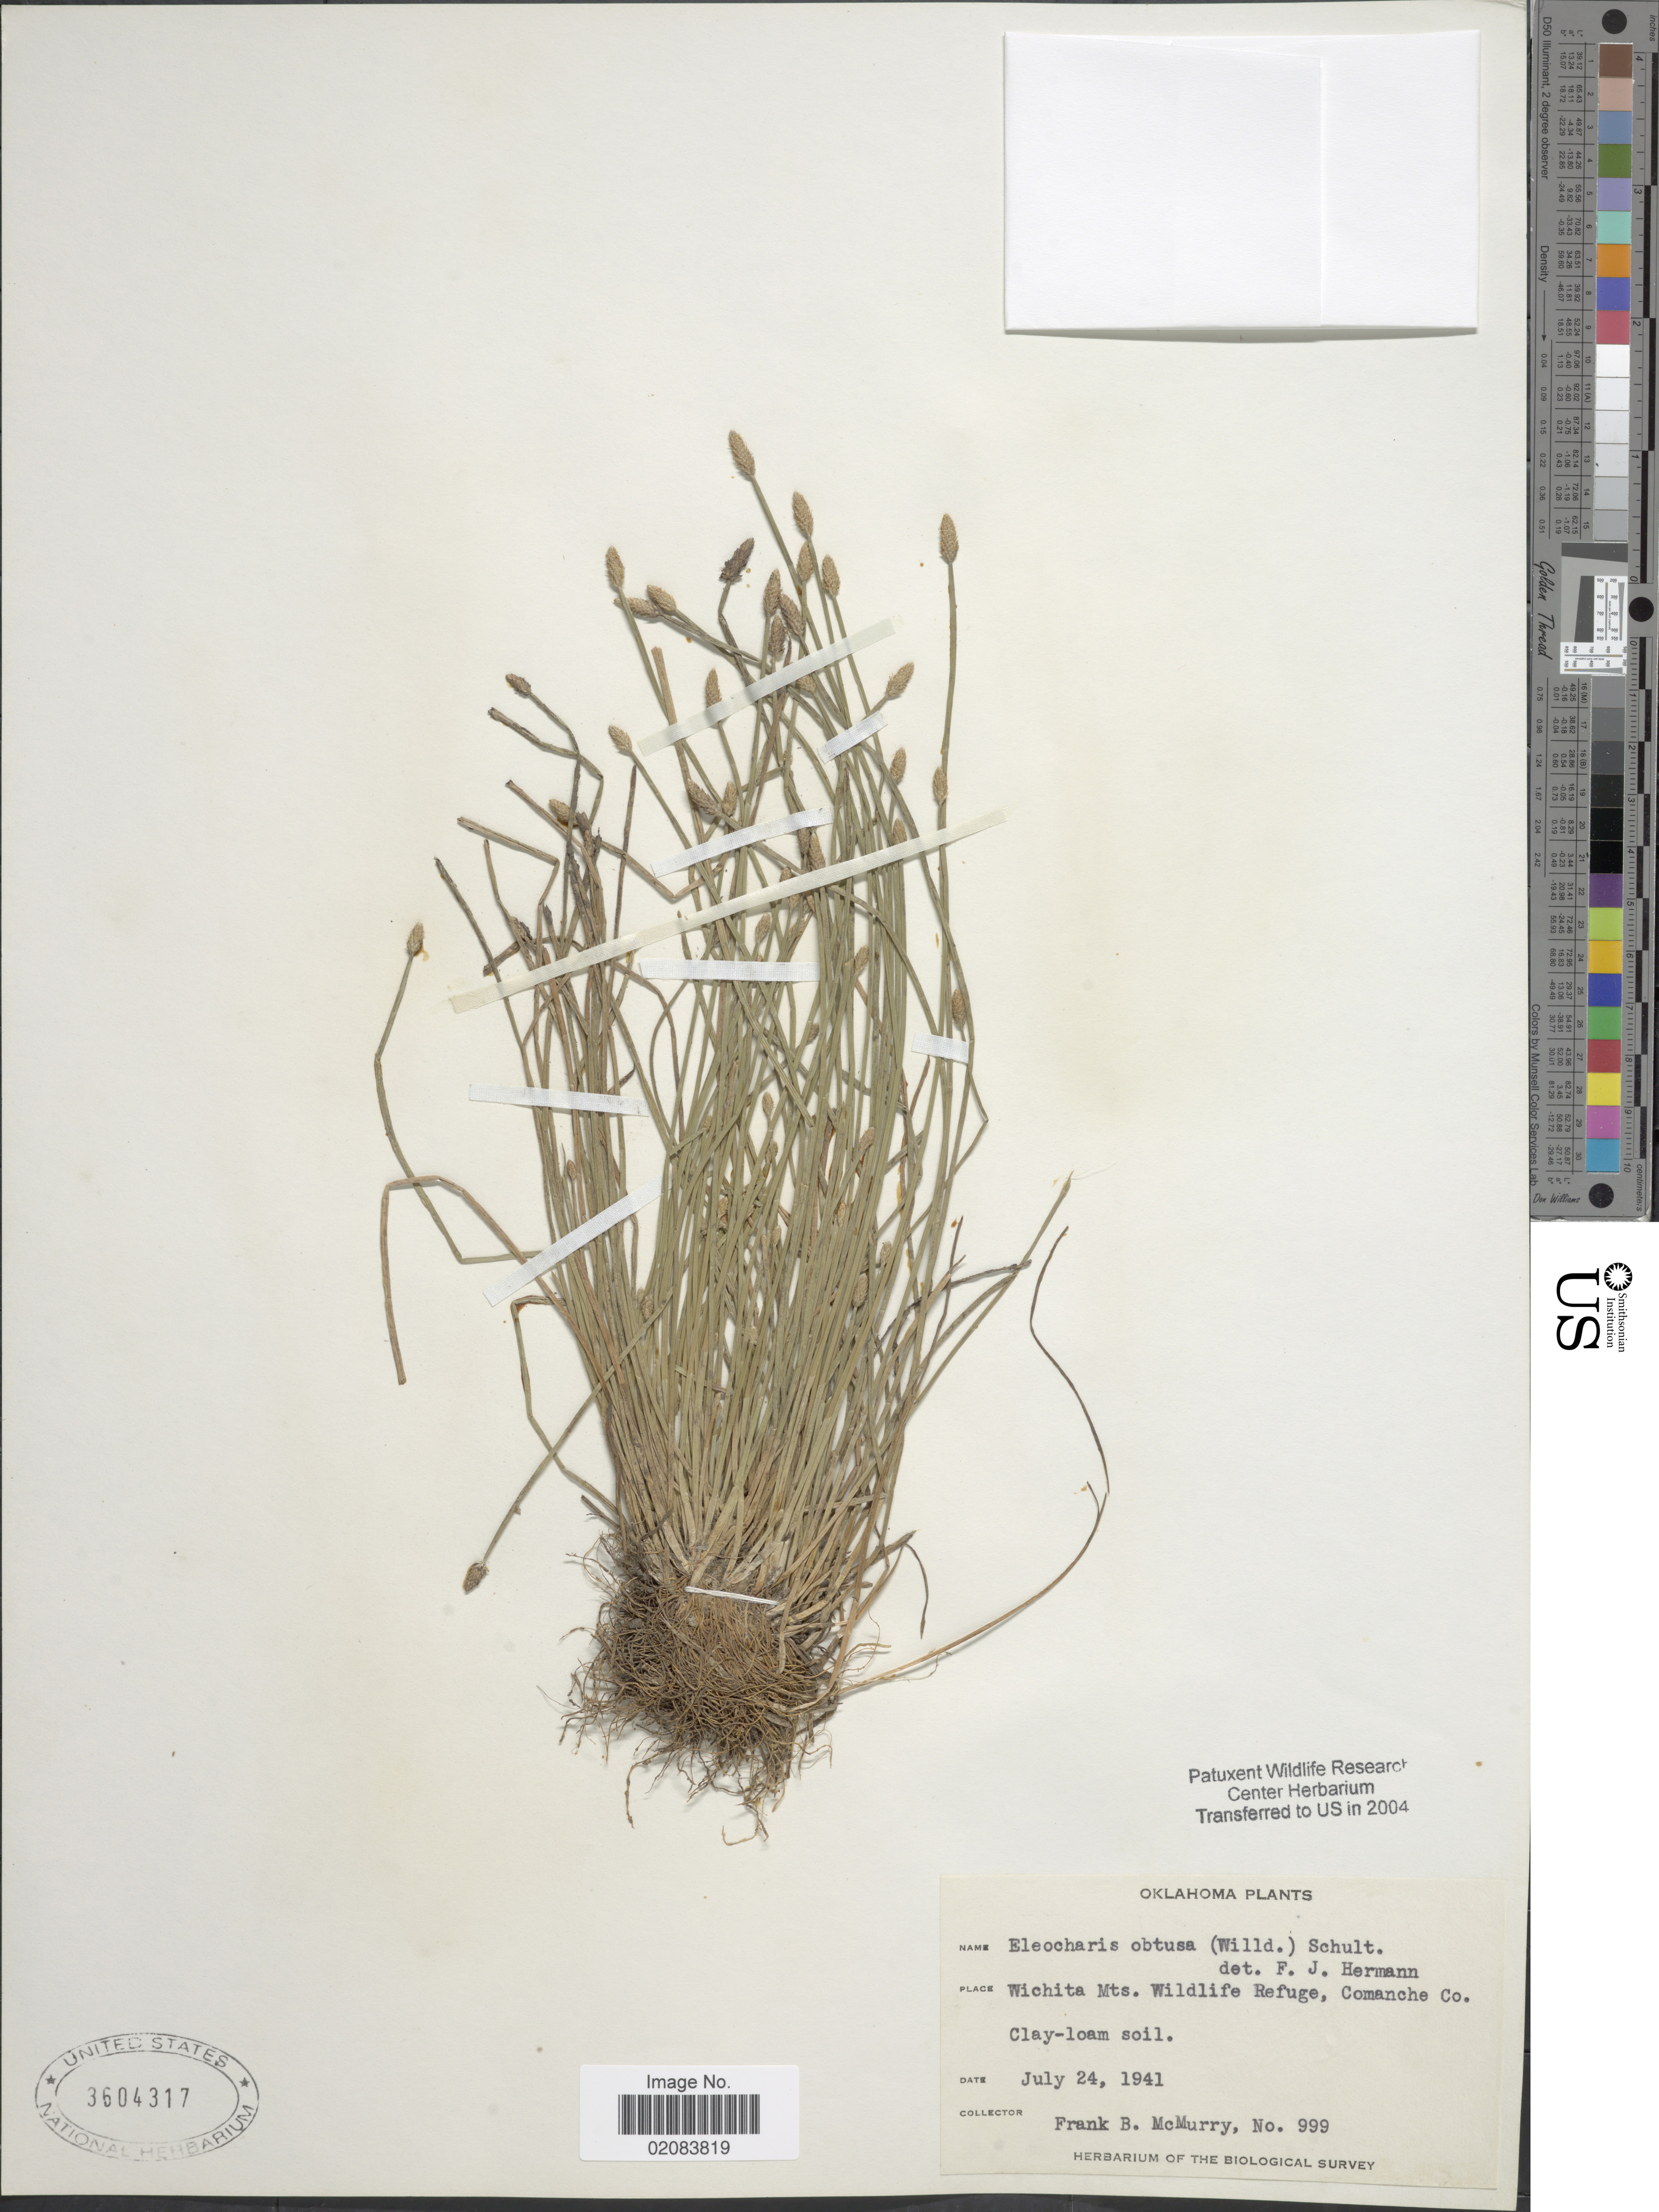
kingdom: Plantae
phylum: Tracheophyta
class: Liliopsida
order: Poales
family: Cyperaceae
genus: Eleocharis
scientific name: Eleocharis obtusa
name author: (Willd.) Schult.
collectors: F. B. McMurry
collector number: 999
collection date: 1941-07-24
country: United States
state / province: Oklahoma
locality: Wichita Mts. Wildlife Refuge, Comanche Co.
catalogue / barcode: US 3604317